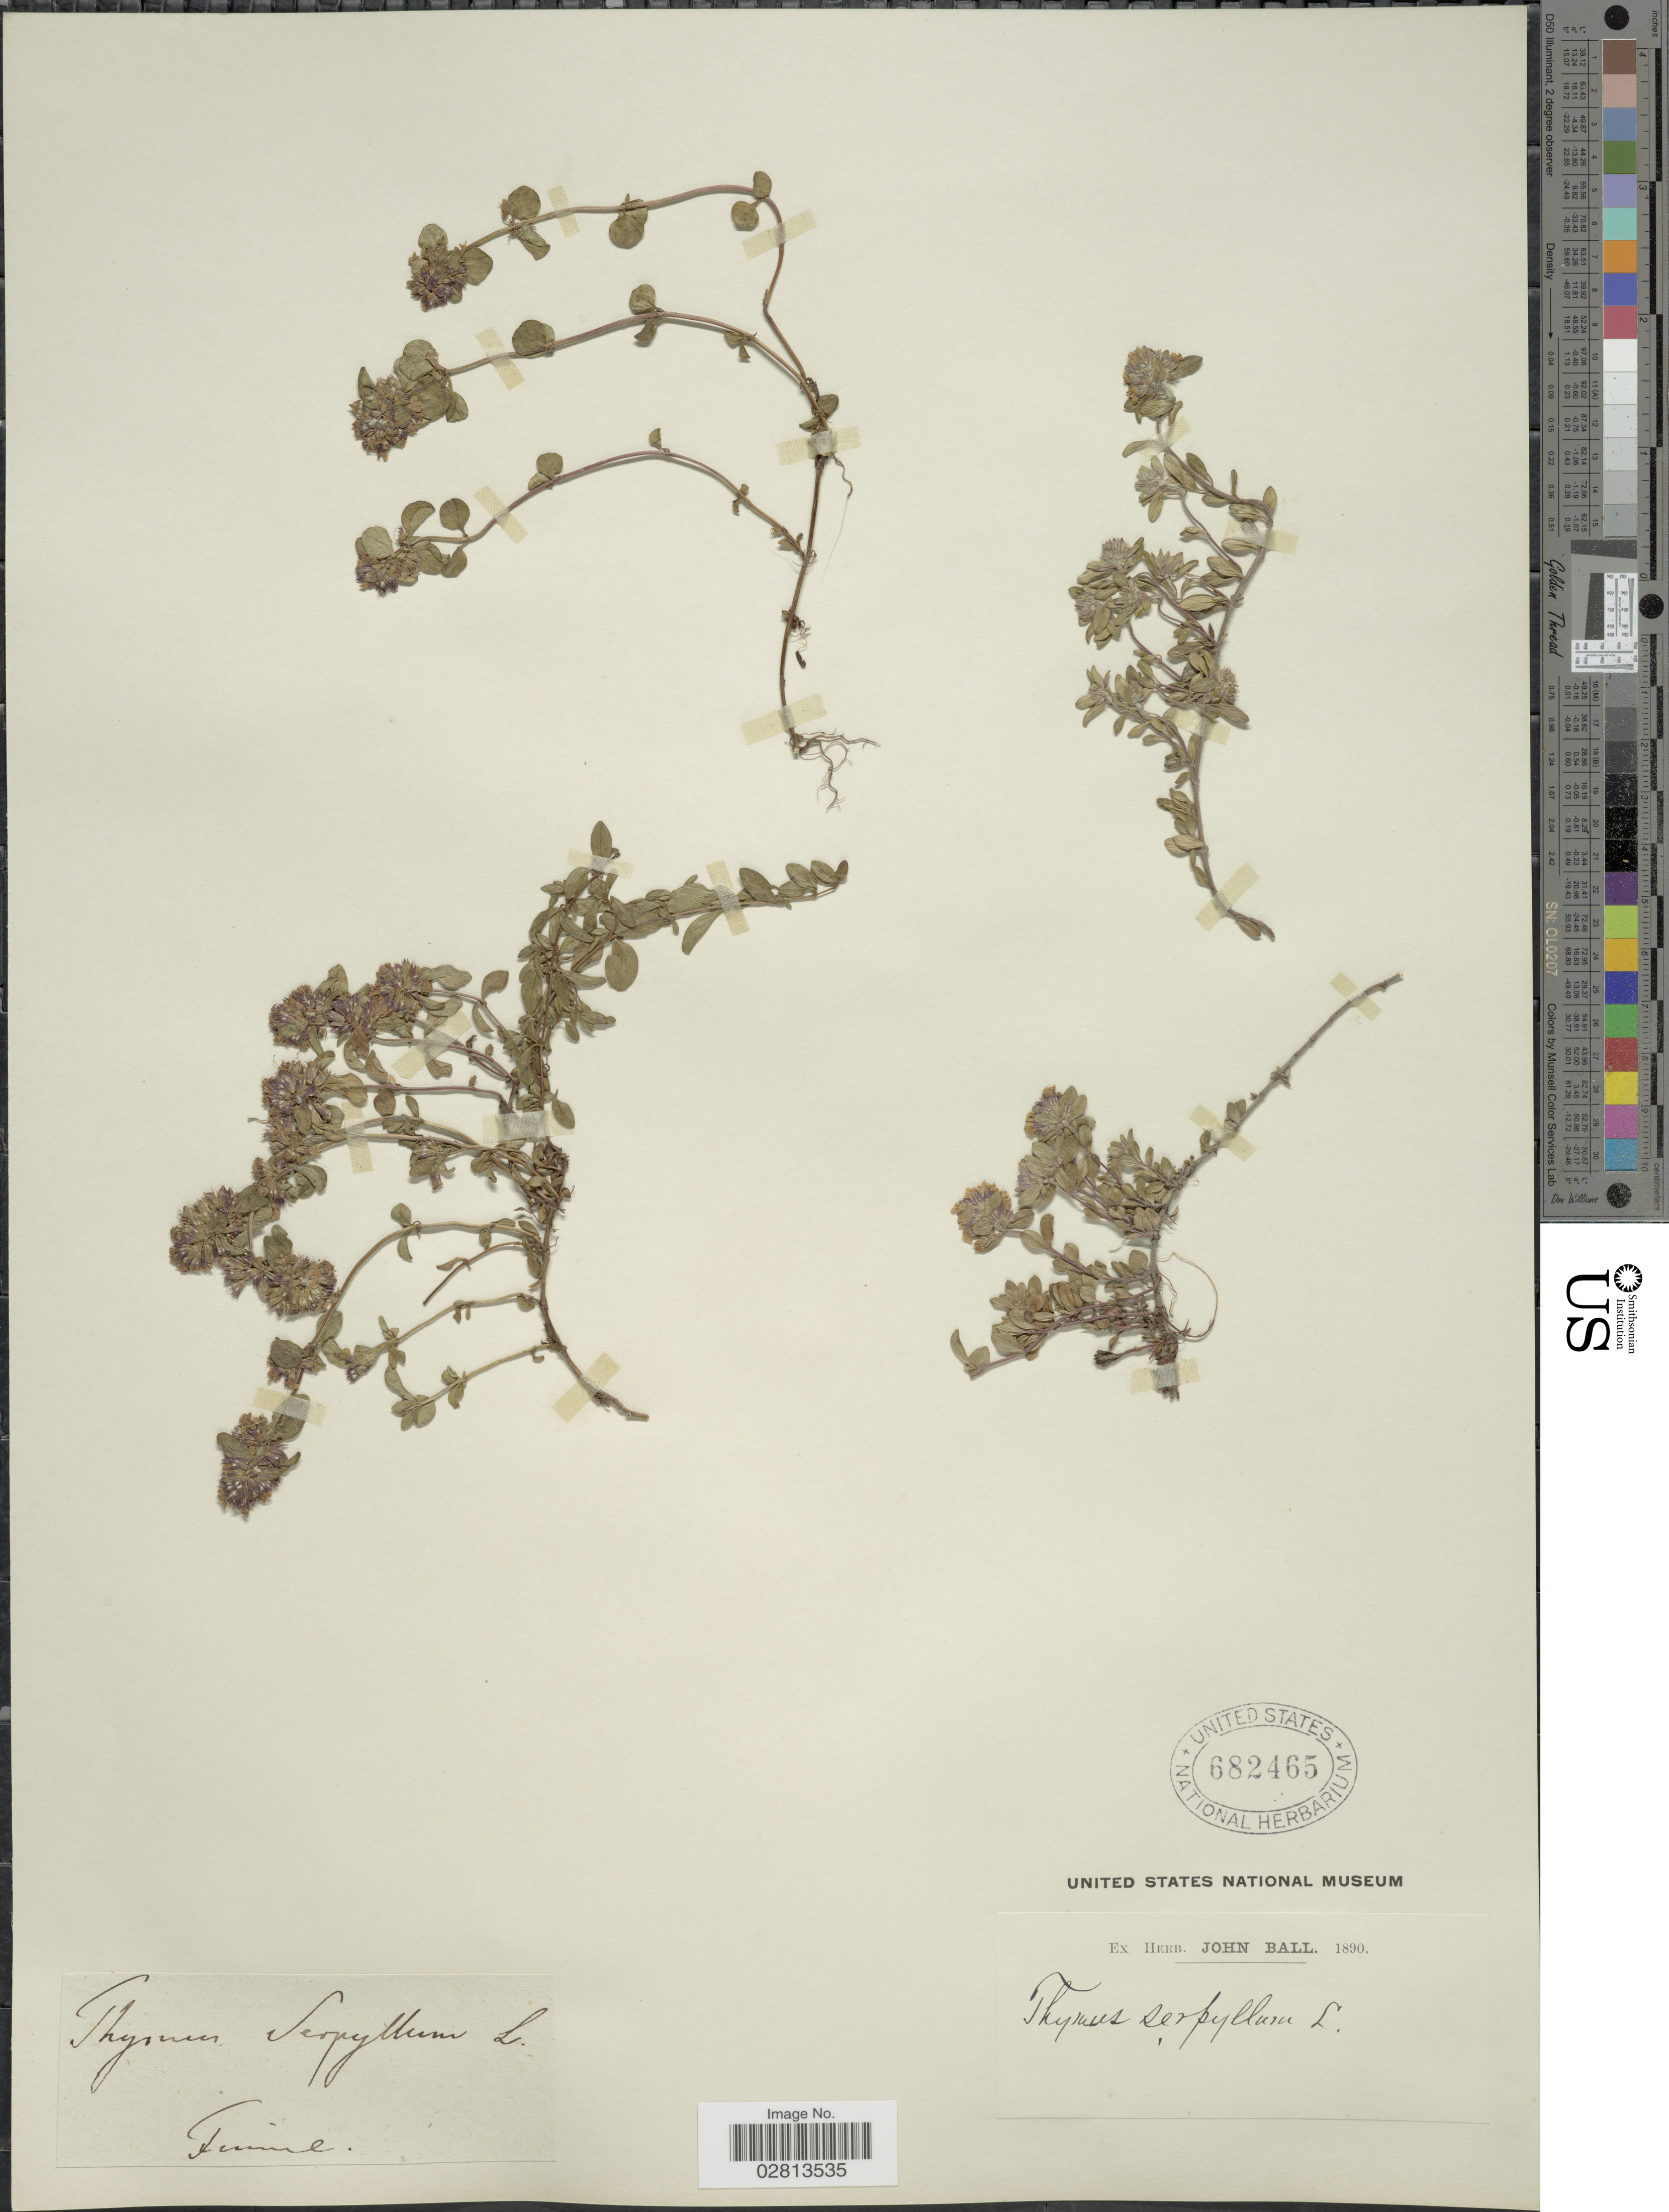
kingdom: Plantae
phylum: Tracheophyta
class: Magnoliopsida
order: Lamiales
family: Lamiaceae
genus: Thymus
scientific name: Thymus serpyllum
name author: L.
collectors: ex herb. John Ball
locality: Fuime. [interpreted]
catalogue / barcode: US 682465